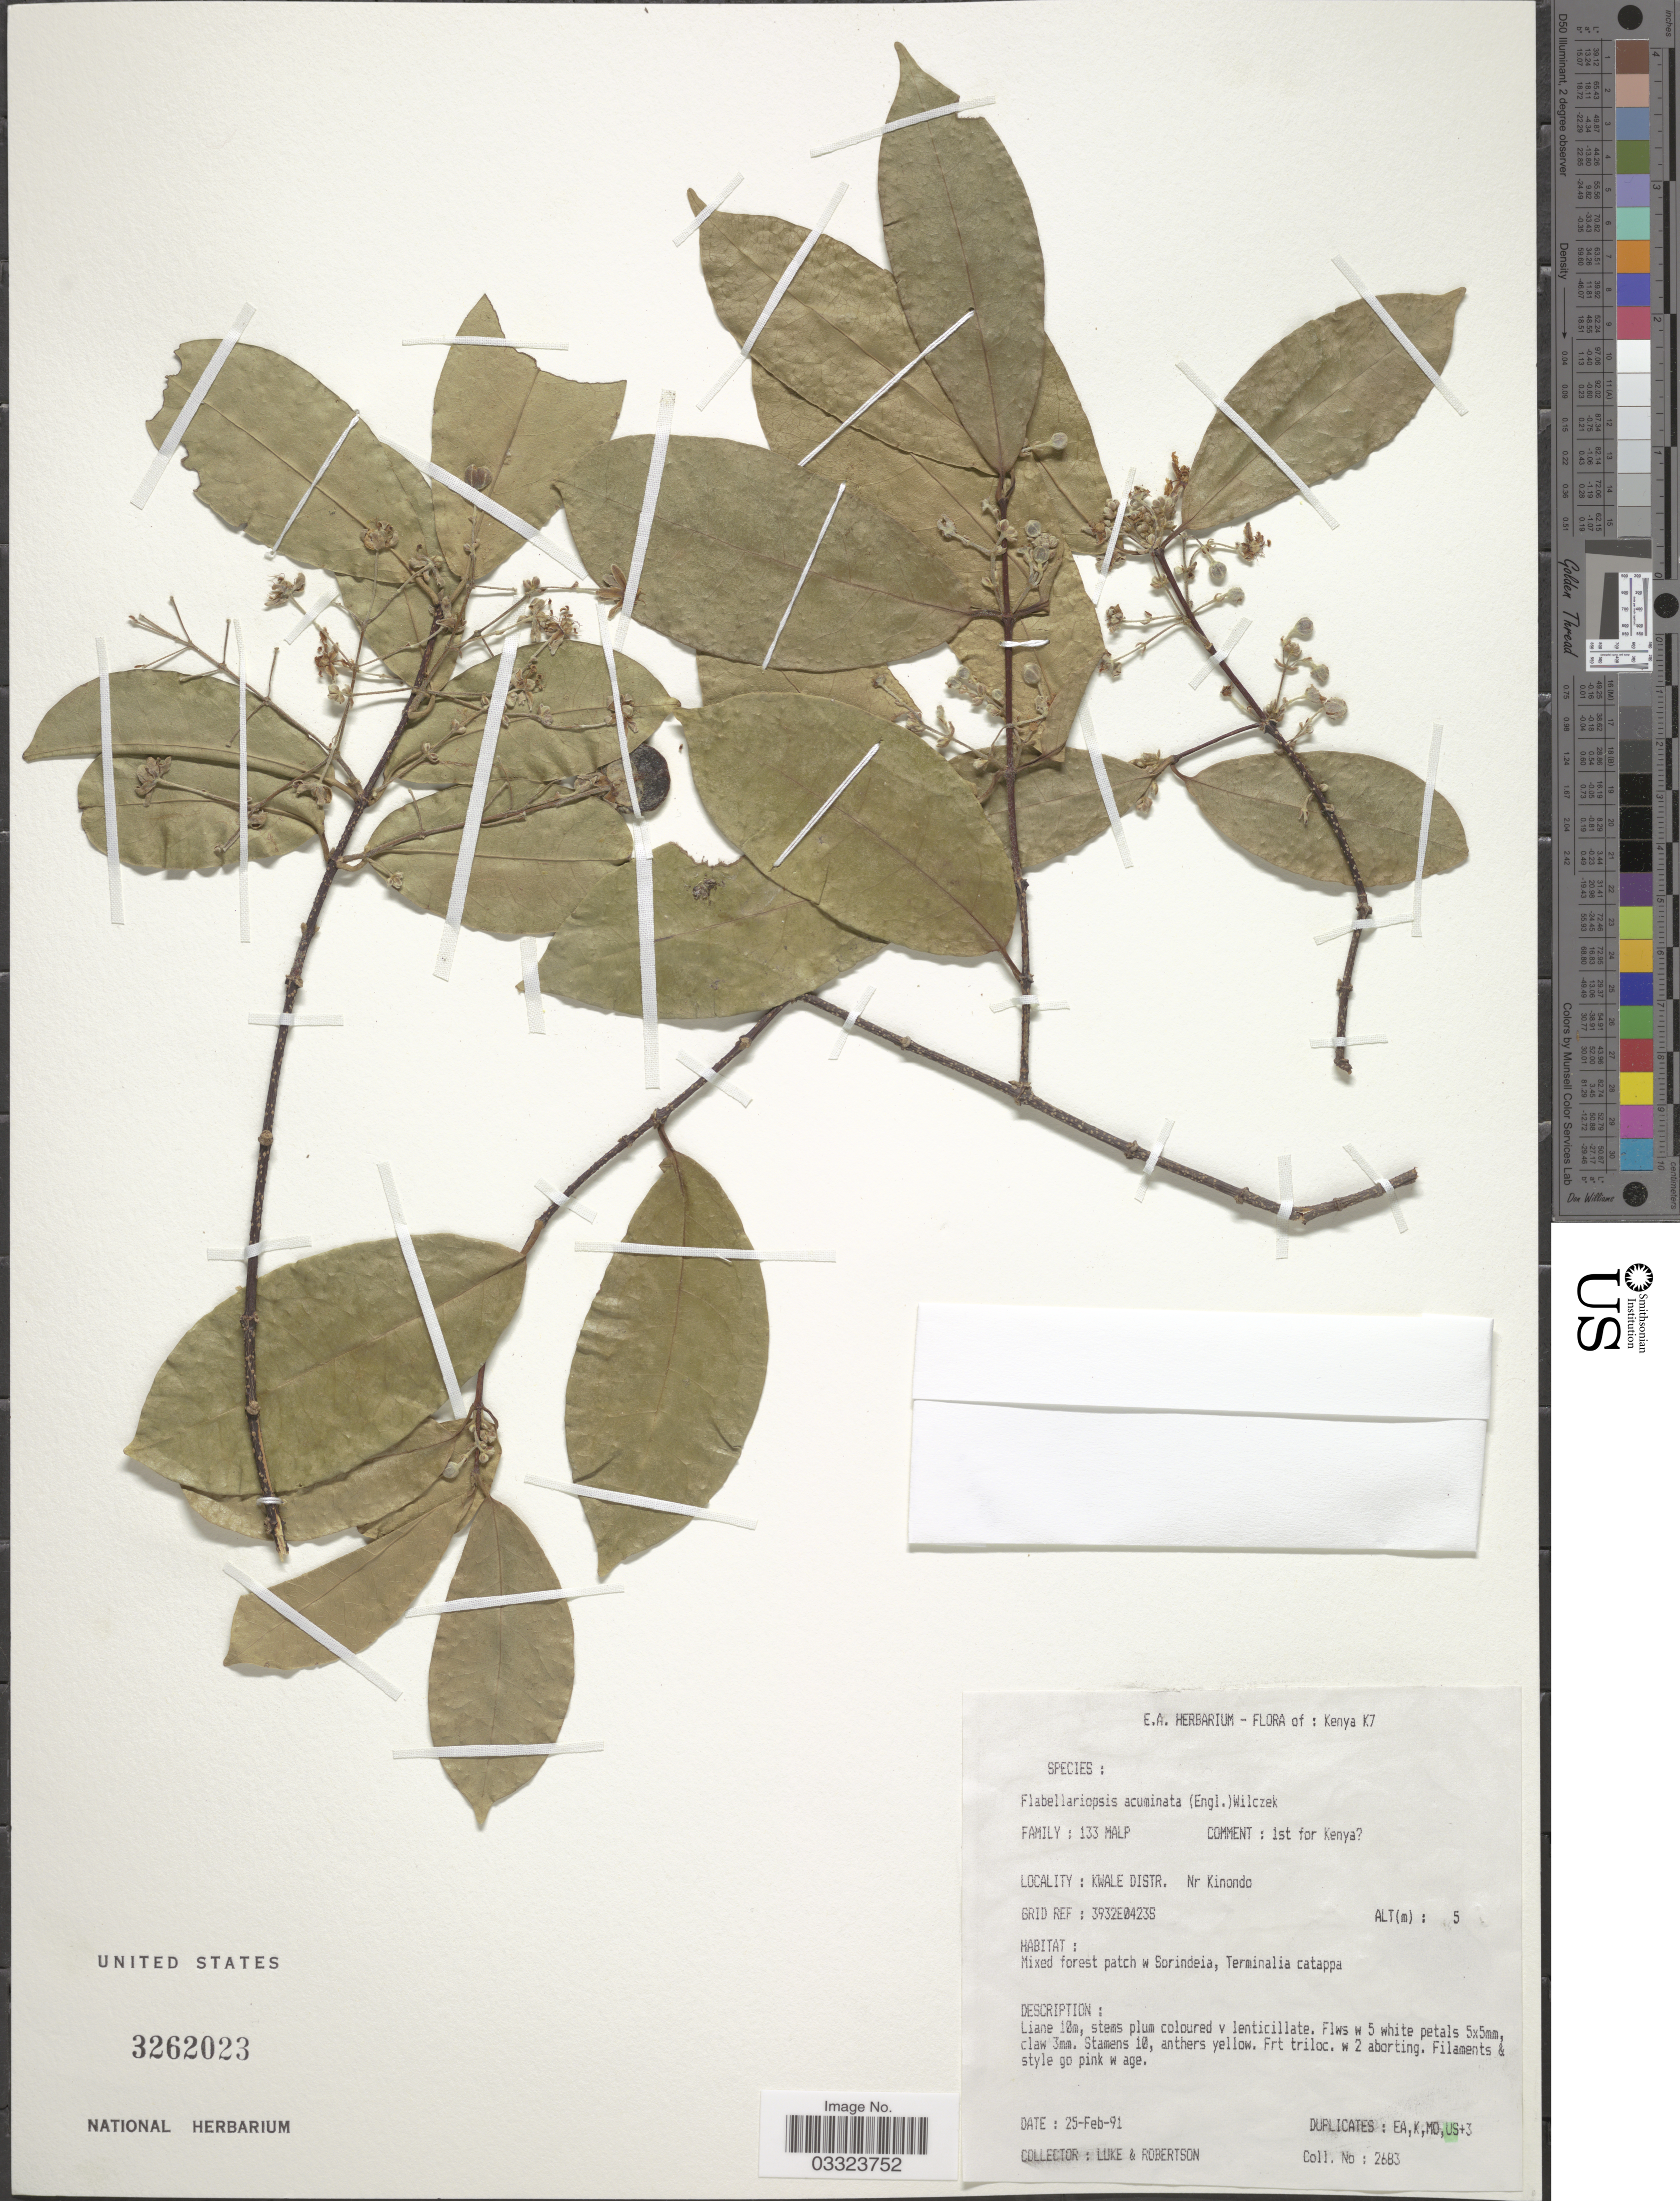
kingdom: Plantae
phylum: Tracheophyta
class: Magnoliopsida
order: Malpighiales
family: Malpighiaceae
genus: Flabellariopsis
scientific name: Flabellariopsis acuminata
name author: (Engl.) R. Wilczek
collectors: -. Luke & -. Robertson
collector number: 2683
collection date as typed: Transcribed d/m/y: 25/2/91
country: Kenya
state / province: Kwale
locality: Kenya K7. Kwale Distr. Nr Kinondo.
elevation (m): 5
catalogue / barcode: US 3262023